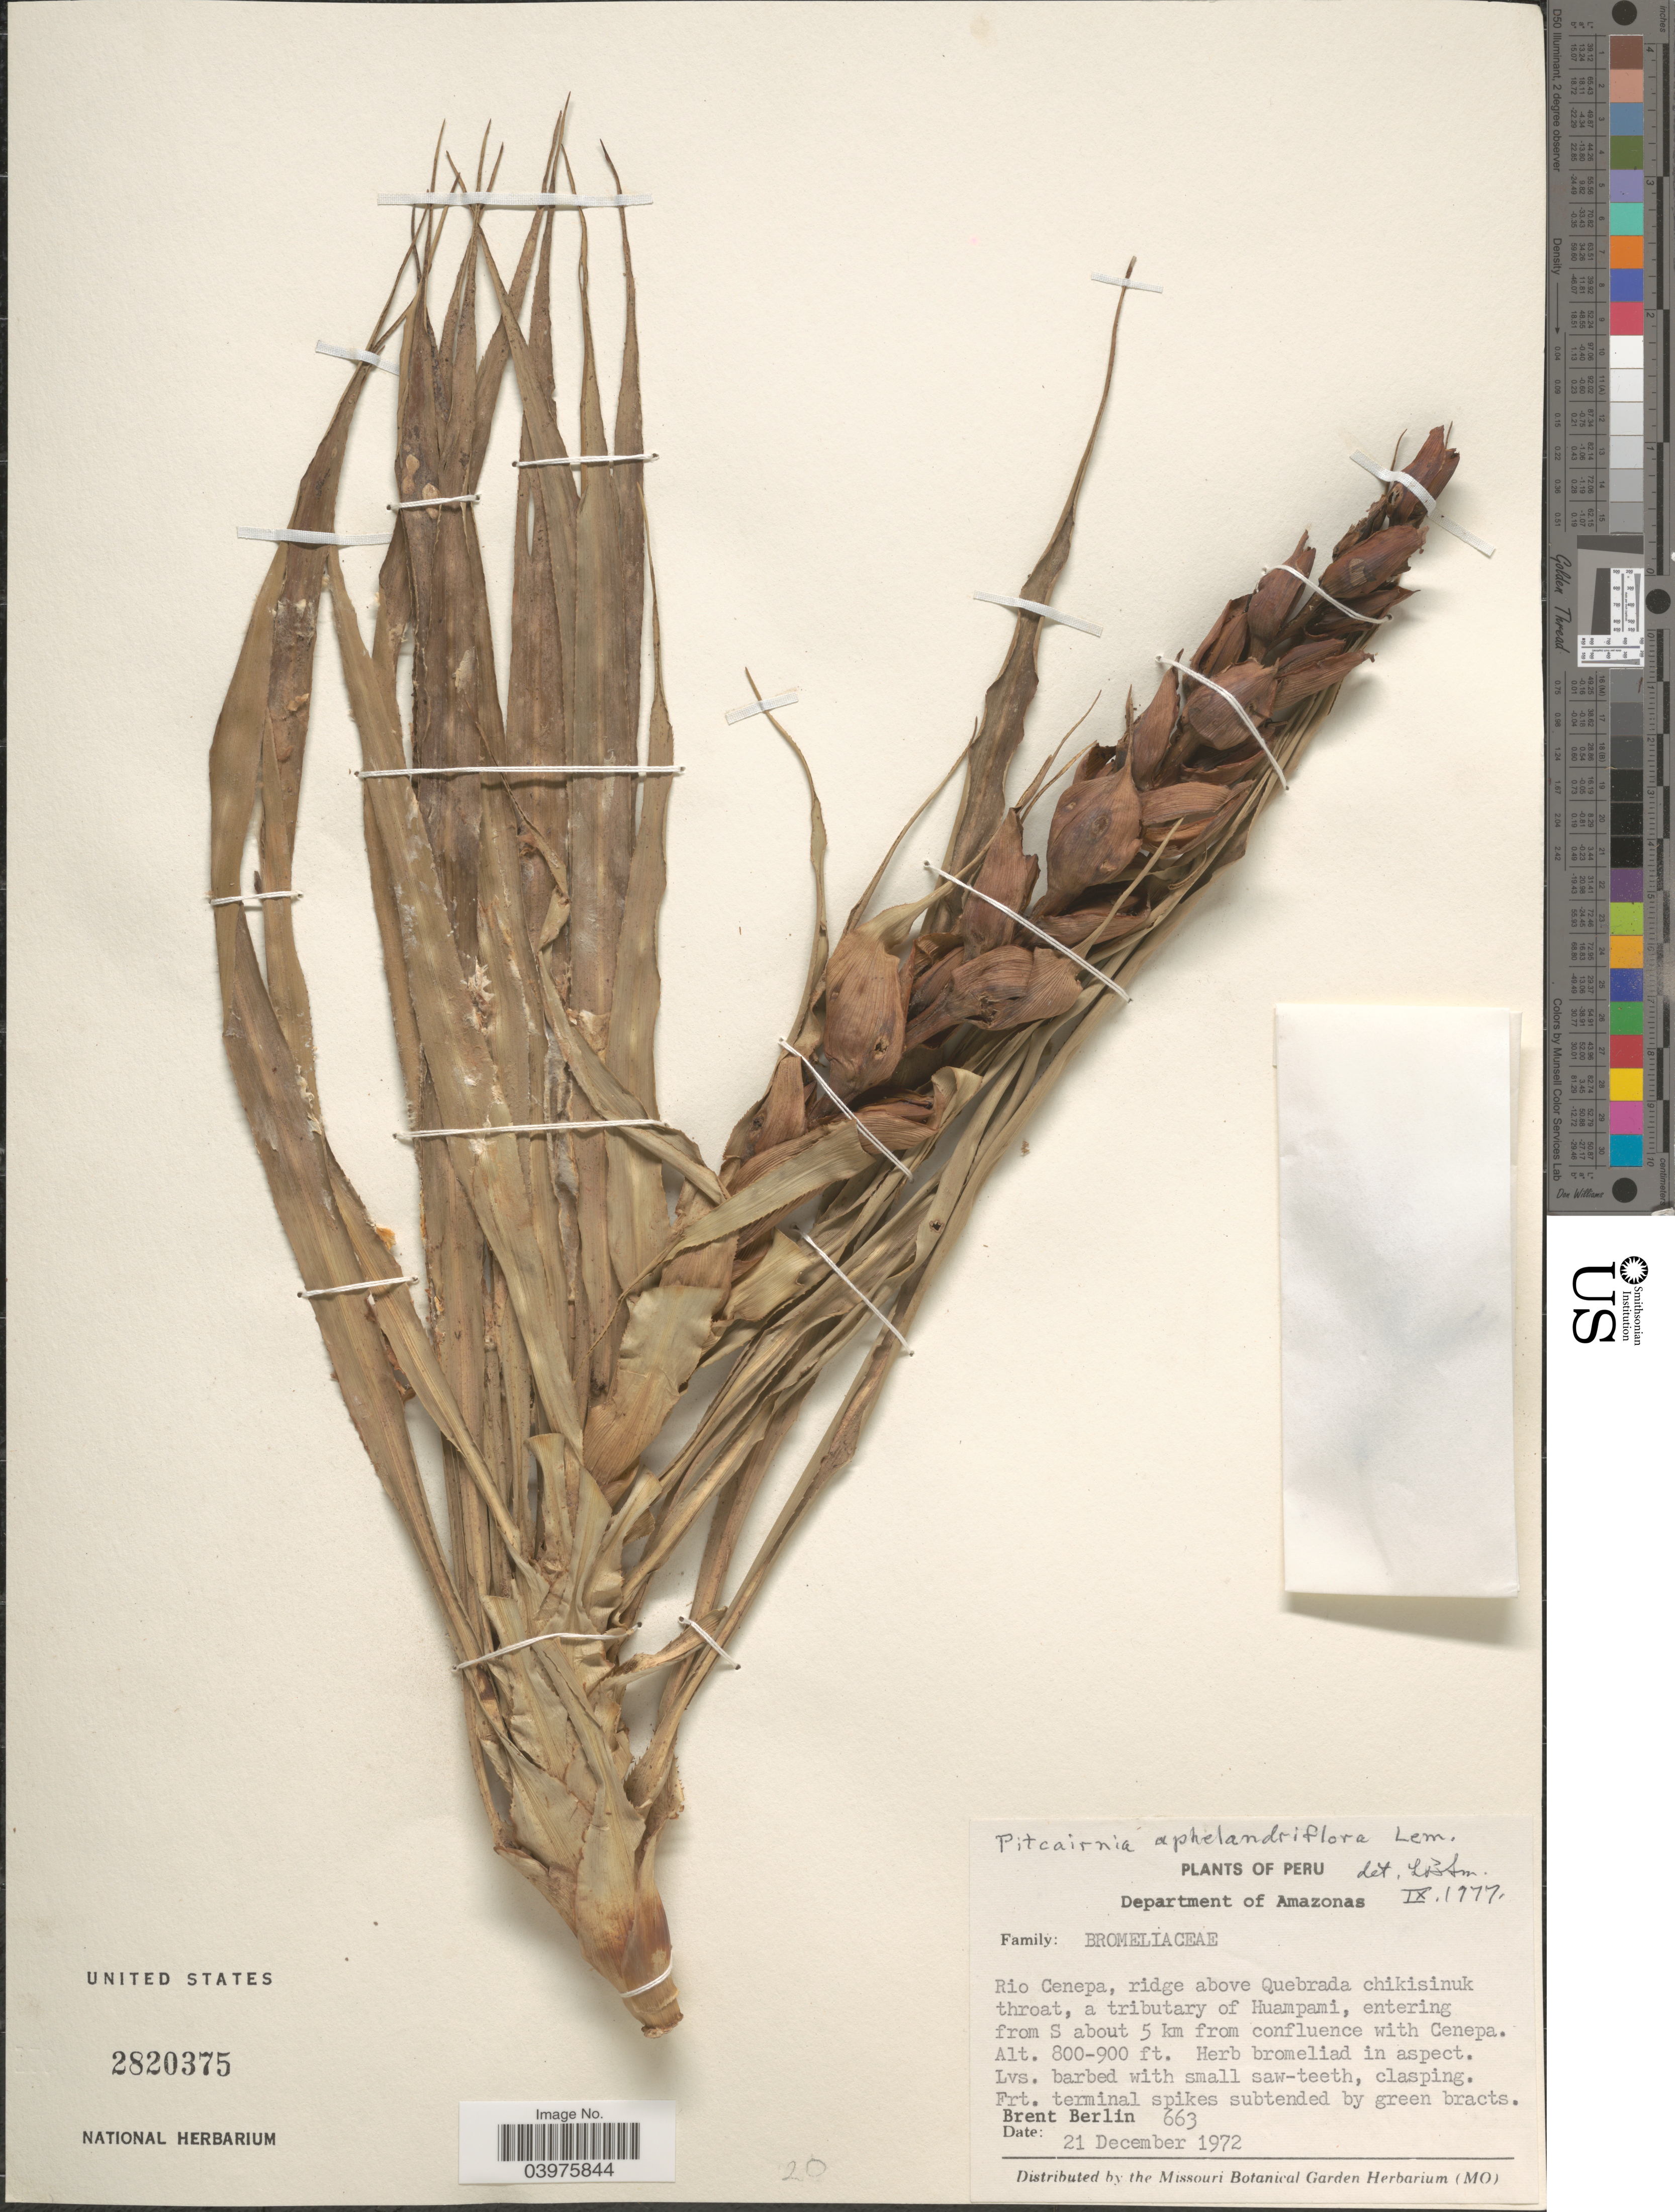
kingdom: Plantae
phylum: Tracheophyta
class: Liliopsida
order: Poales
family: Bromeliaceae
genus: Pitcairnia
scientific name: Pitcairnia aphelandriflora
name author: Lem.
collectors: B. Berlin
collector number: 663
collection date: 1972-12-21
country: Peru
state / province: Amazonas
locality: Department of Amazonas. Rio Cenepa, ridge above Quebrada chikisinuk throat, a tributary of Huampami, entering from S about 5 km from confluence with Cenepa.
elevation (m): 244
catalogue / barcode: US 2820375